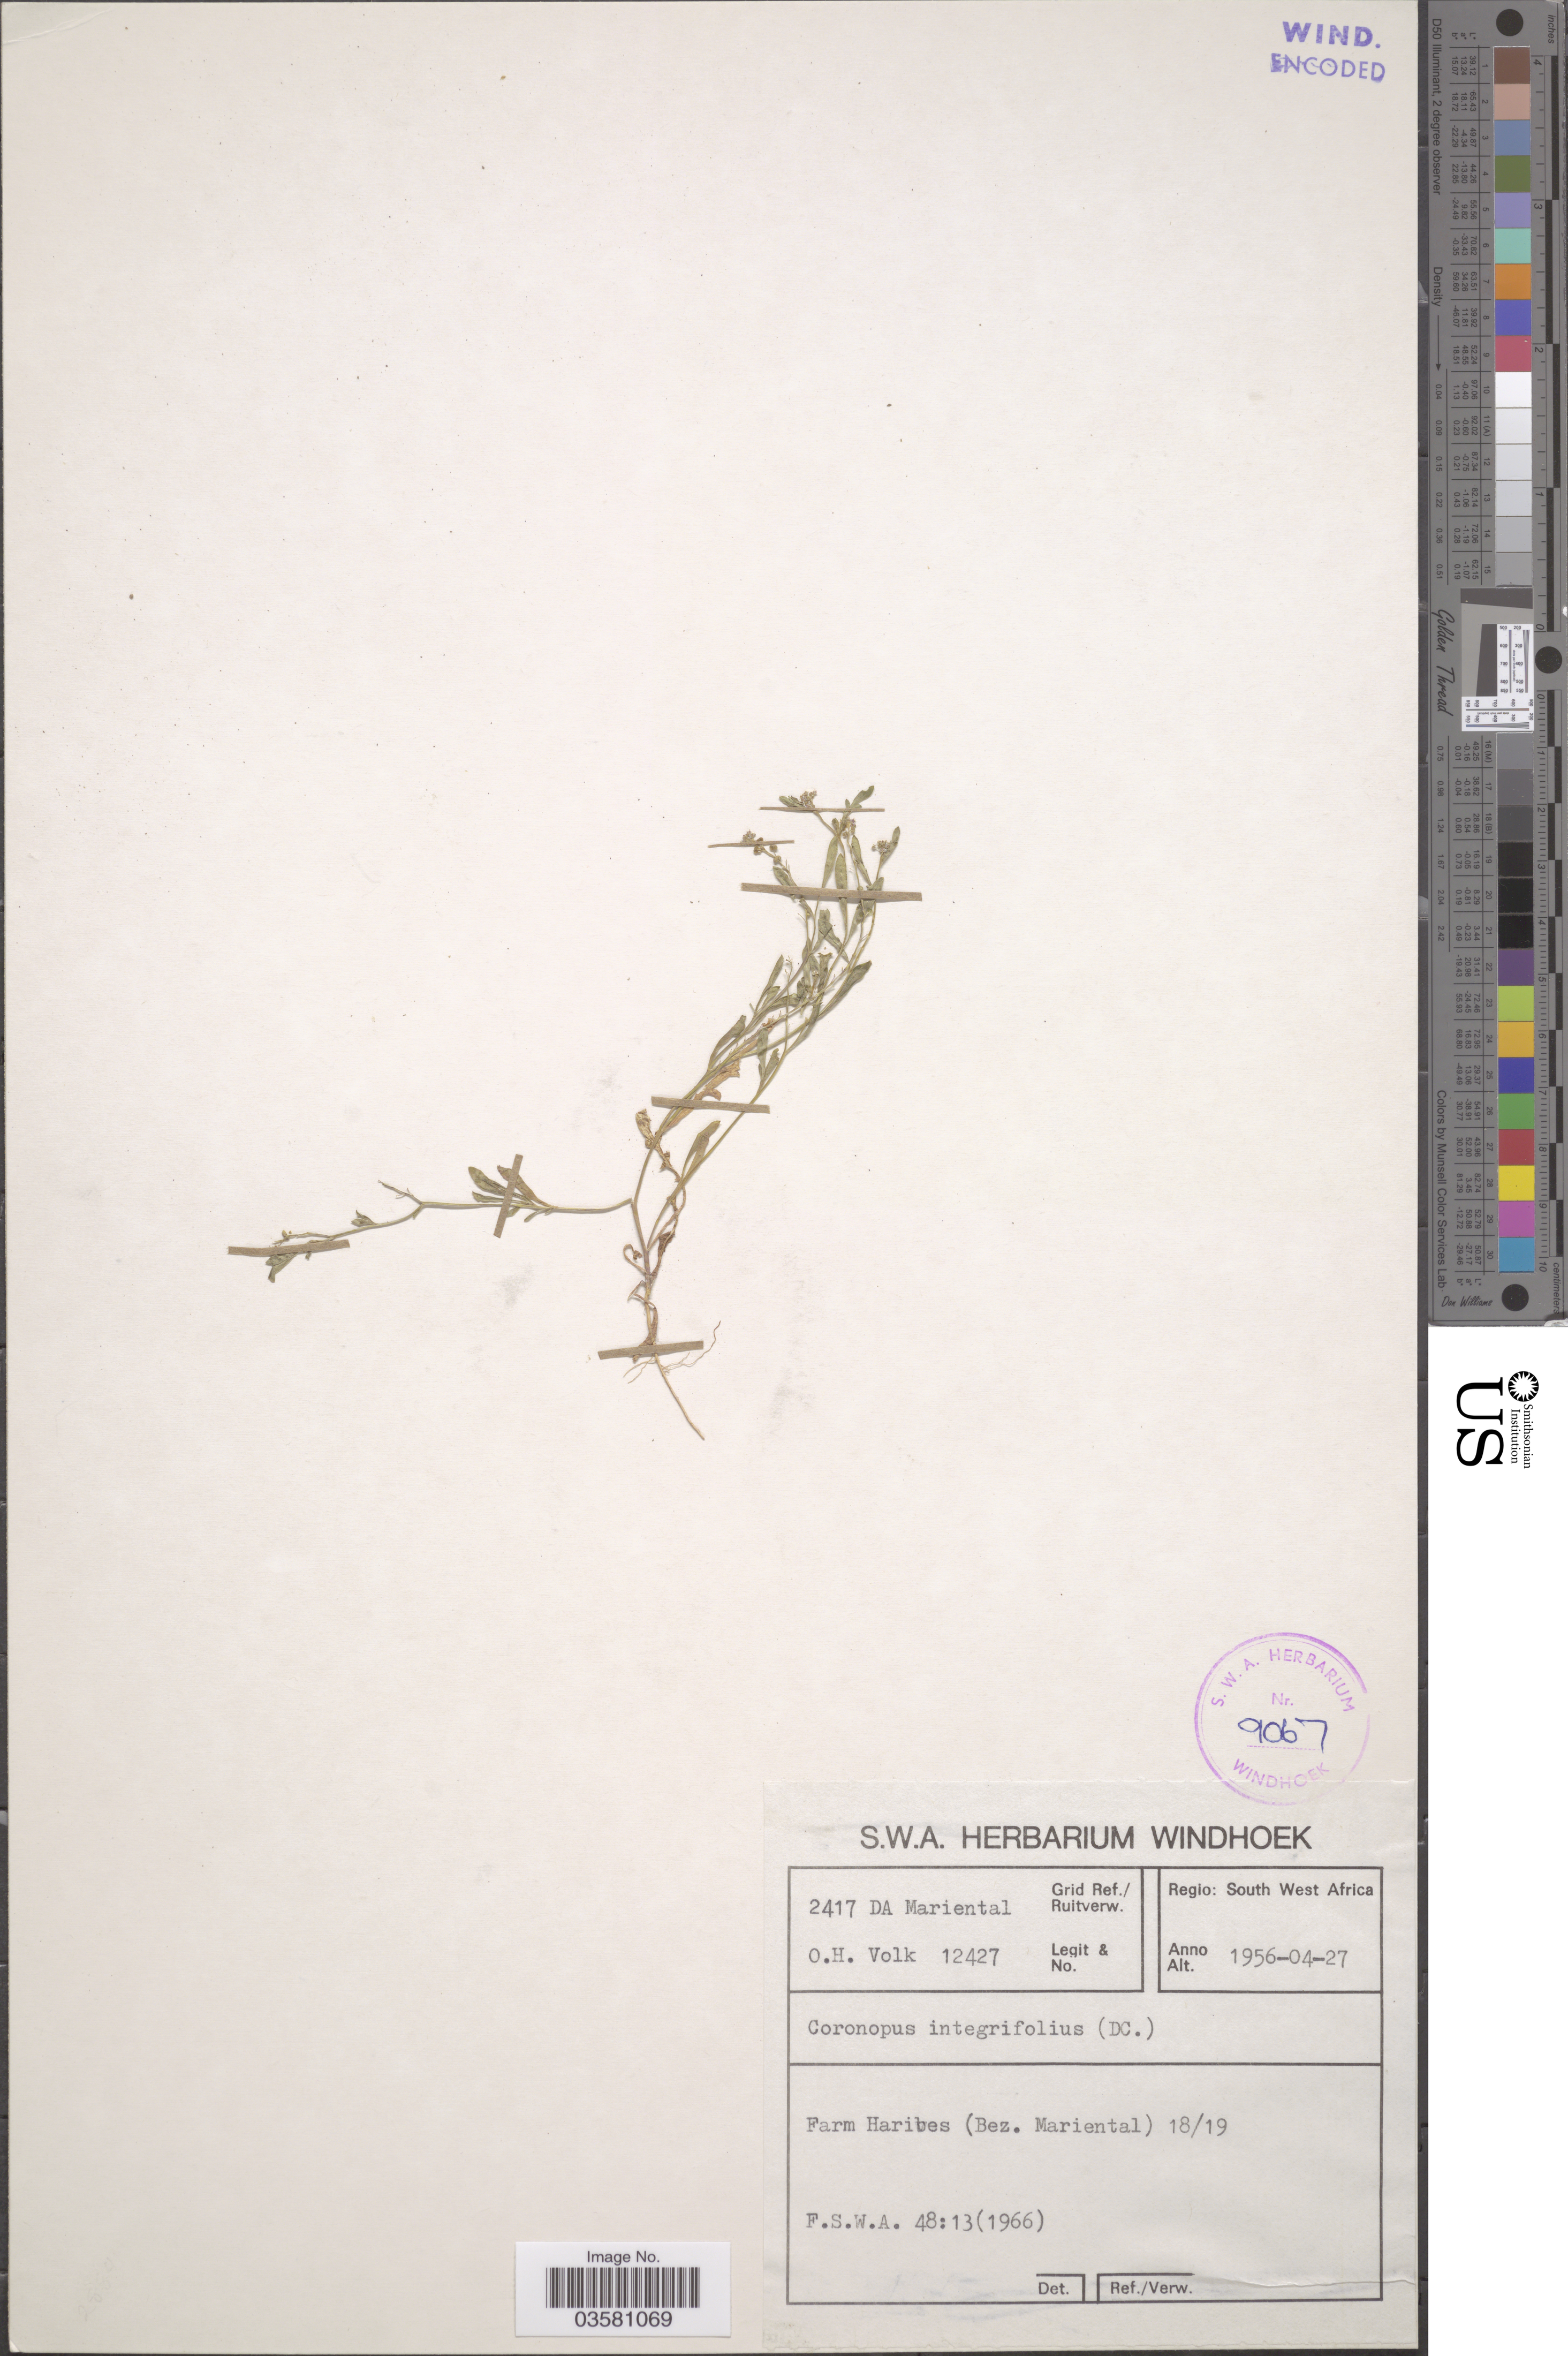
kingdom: Plantae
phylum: Tracheophyta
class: Magnoliopsida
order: Brassicales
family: Brassicaceae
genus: Lepidium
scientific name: Lepidium englerianum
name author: (Muschl.) Al-Shehbaz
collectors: O. Volk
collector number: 12427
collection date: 1956-04-27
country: Namibia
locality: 2417 DA Mariental Grid Ref./Ruitverw. Regio: South West Africa. Farm Haribes (Bez. Mariental) 18/19.